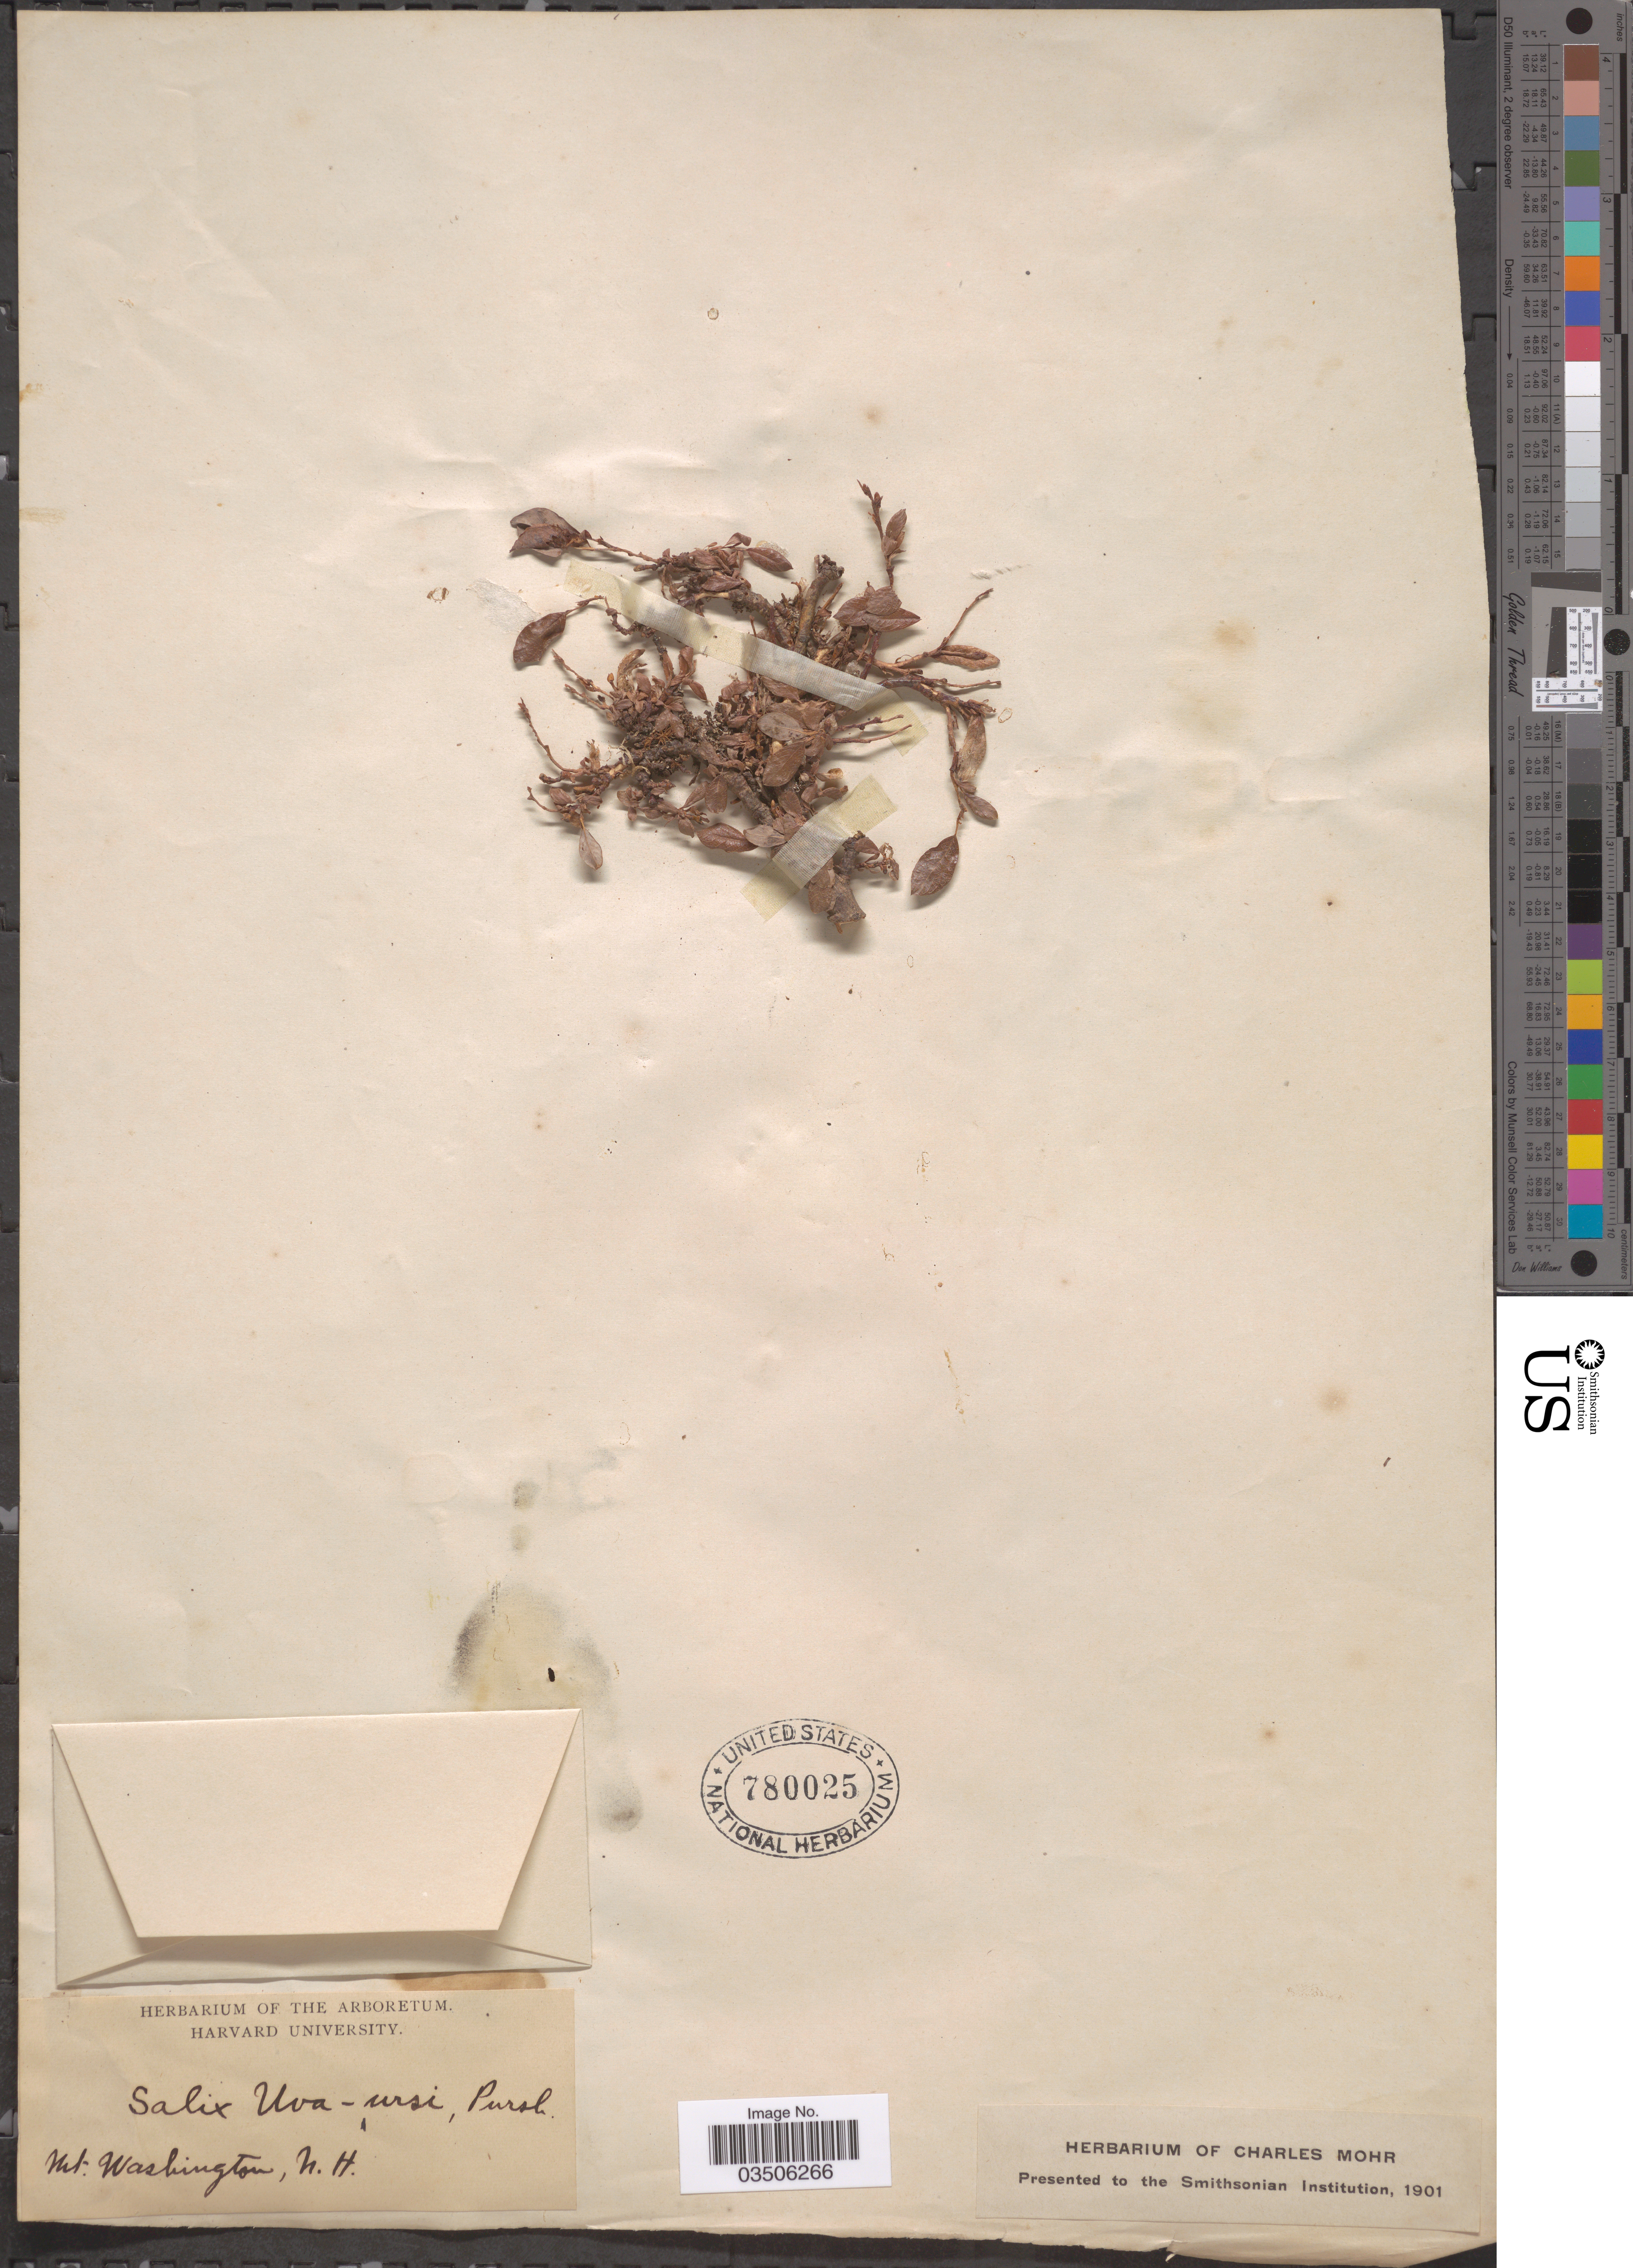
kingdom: Plantae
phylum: Tracheophyta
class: Magnoliopsida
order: Malpighiales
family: Salicaceae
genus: Salix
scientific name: Salix uva-ursi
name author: Pursh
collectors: Harvard University Herbaria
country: United States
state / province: New Hampshire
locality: Mt. Washington.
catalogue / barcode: US 780025